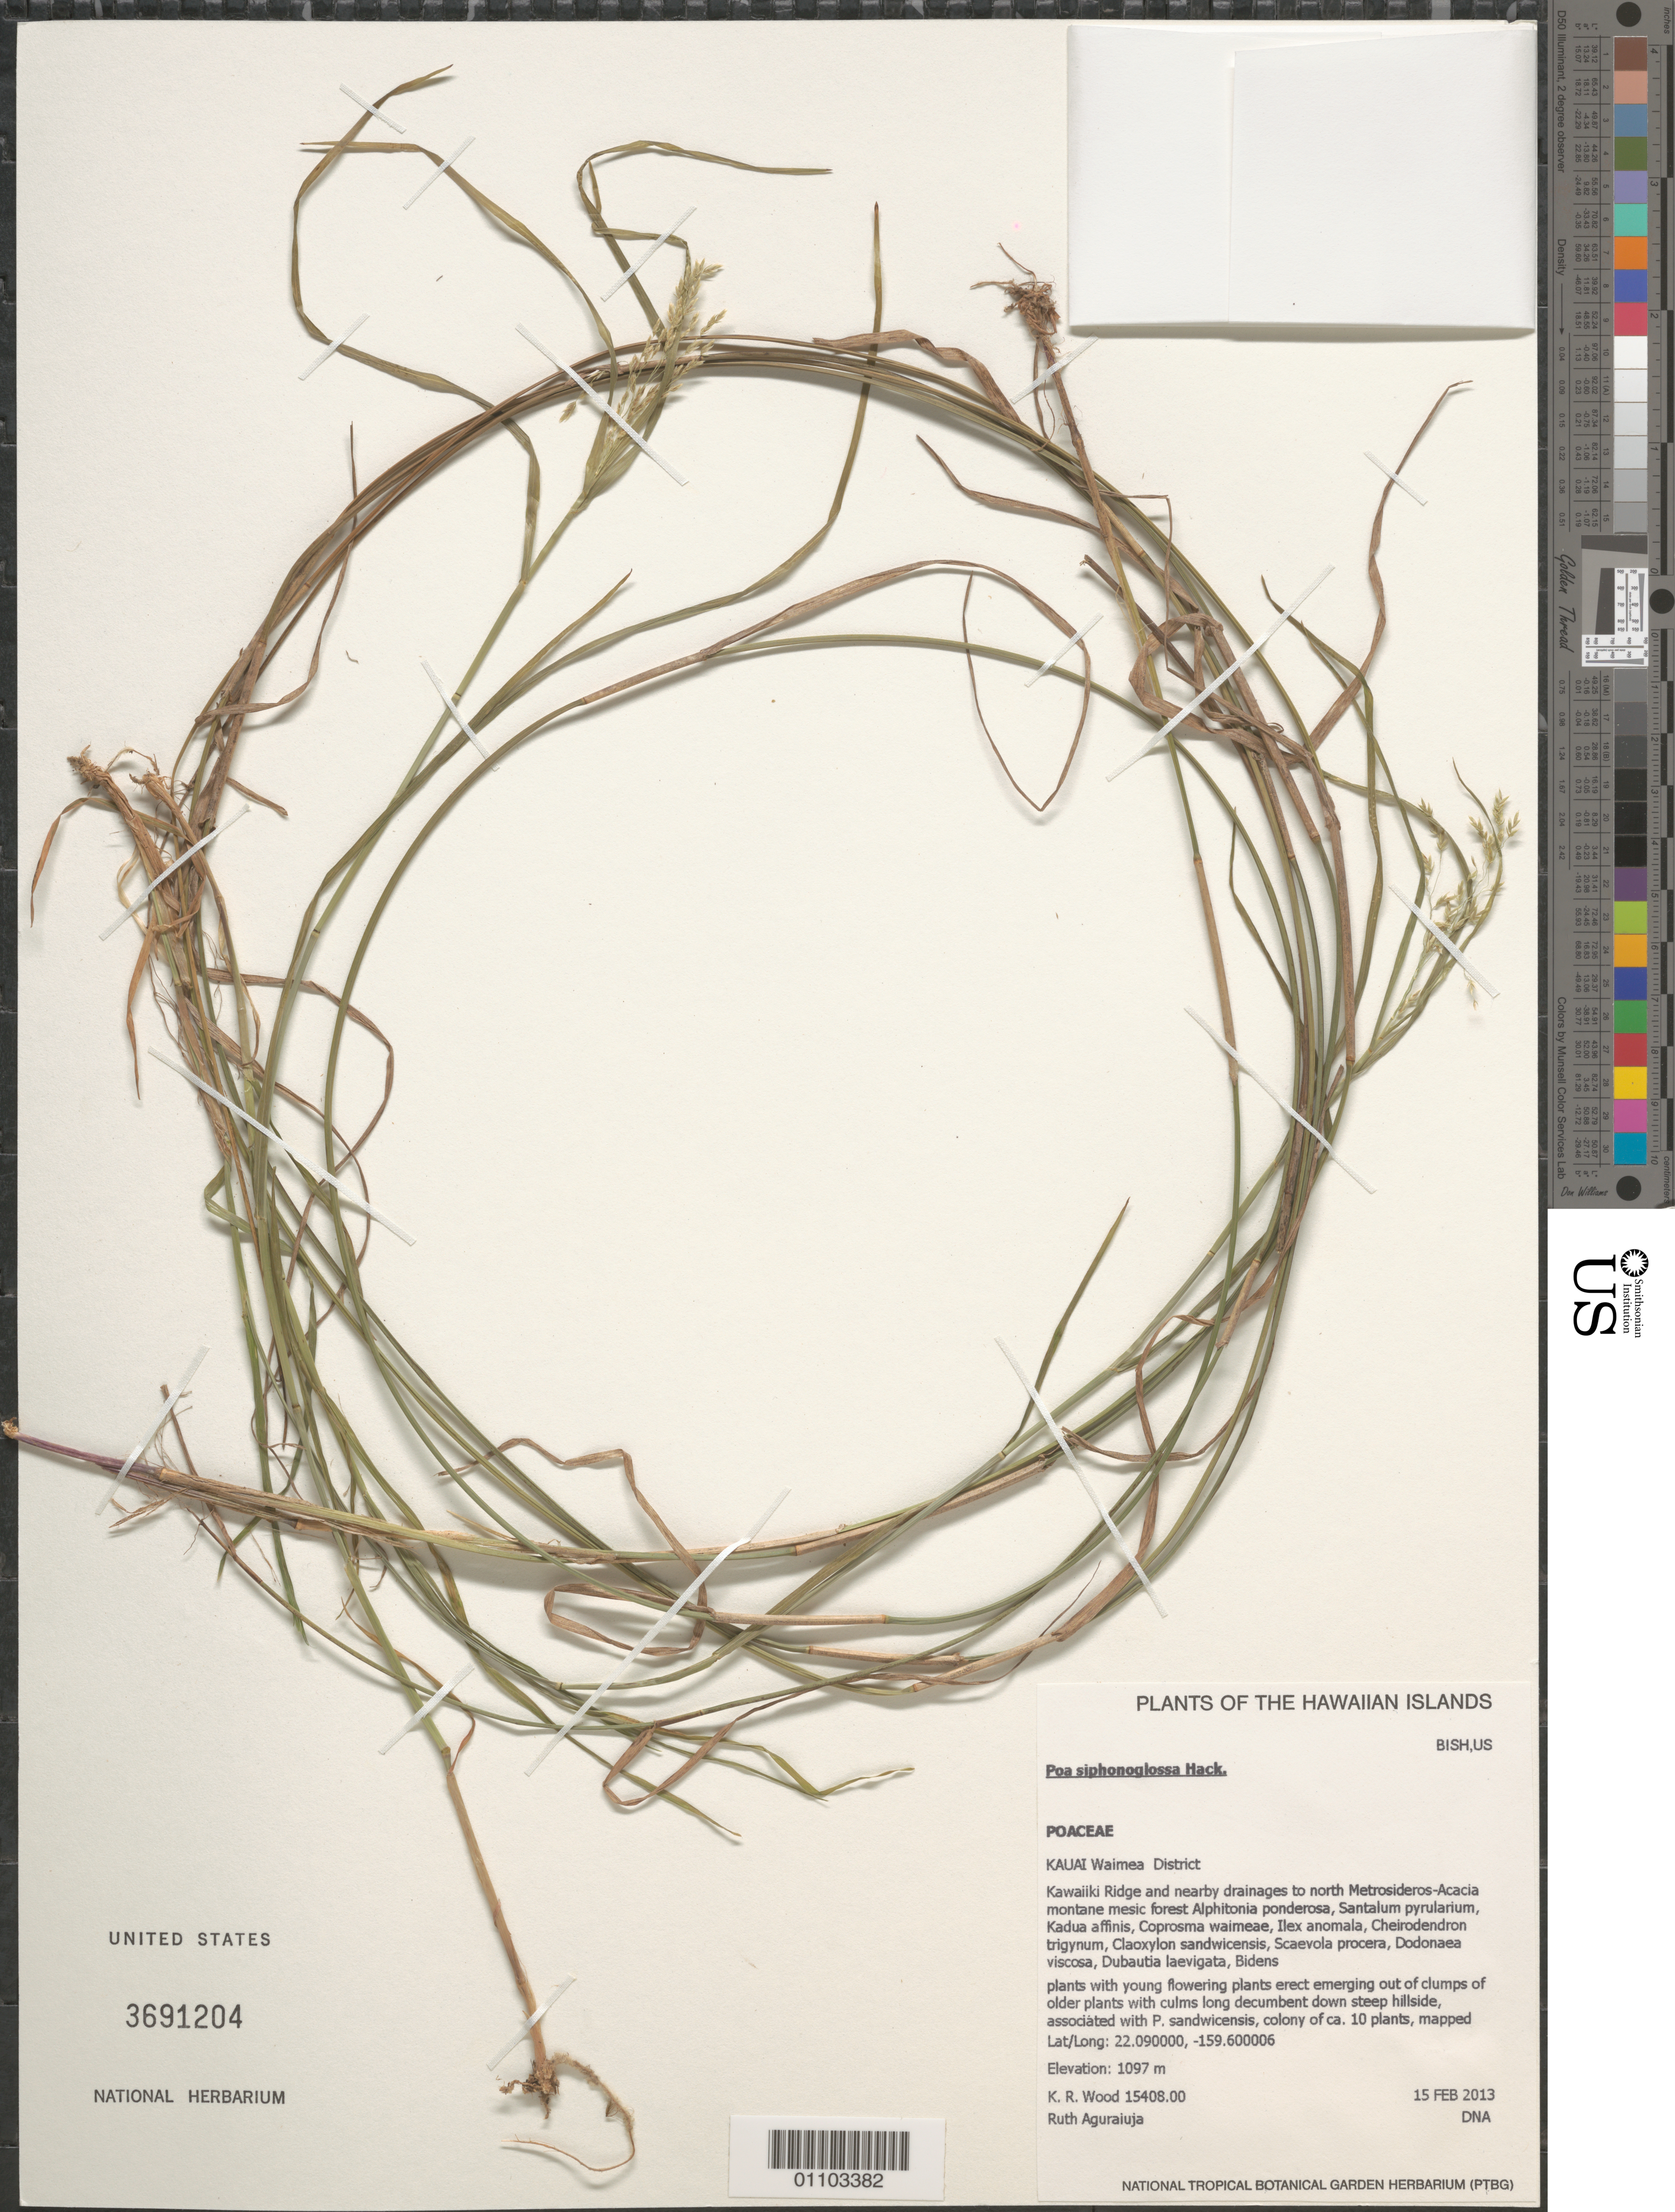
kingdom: Plantae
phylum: Tracheophyta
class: Liliopsida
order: Poales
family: Poaceae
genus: Poa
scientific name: Poa siphonoglossa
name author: Hack.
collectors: K. R. Wood & R. Aguraiuja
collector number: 15408.00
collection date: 2013-02-15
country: United States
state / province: Hawaii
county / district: Kauai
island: Kaua'i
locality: Waimea District, Kawaiiki Ridge and nearby drainages to north.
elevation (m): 1097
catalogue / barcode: US 3691204